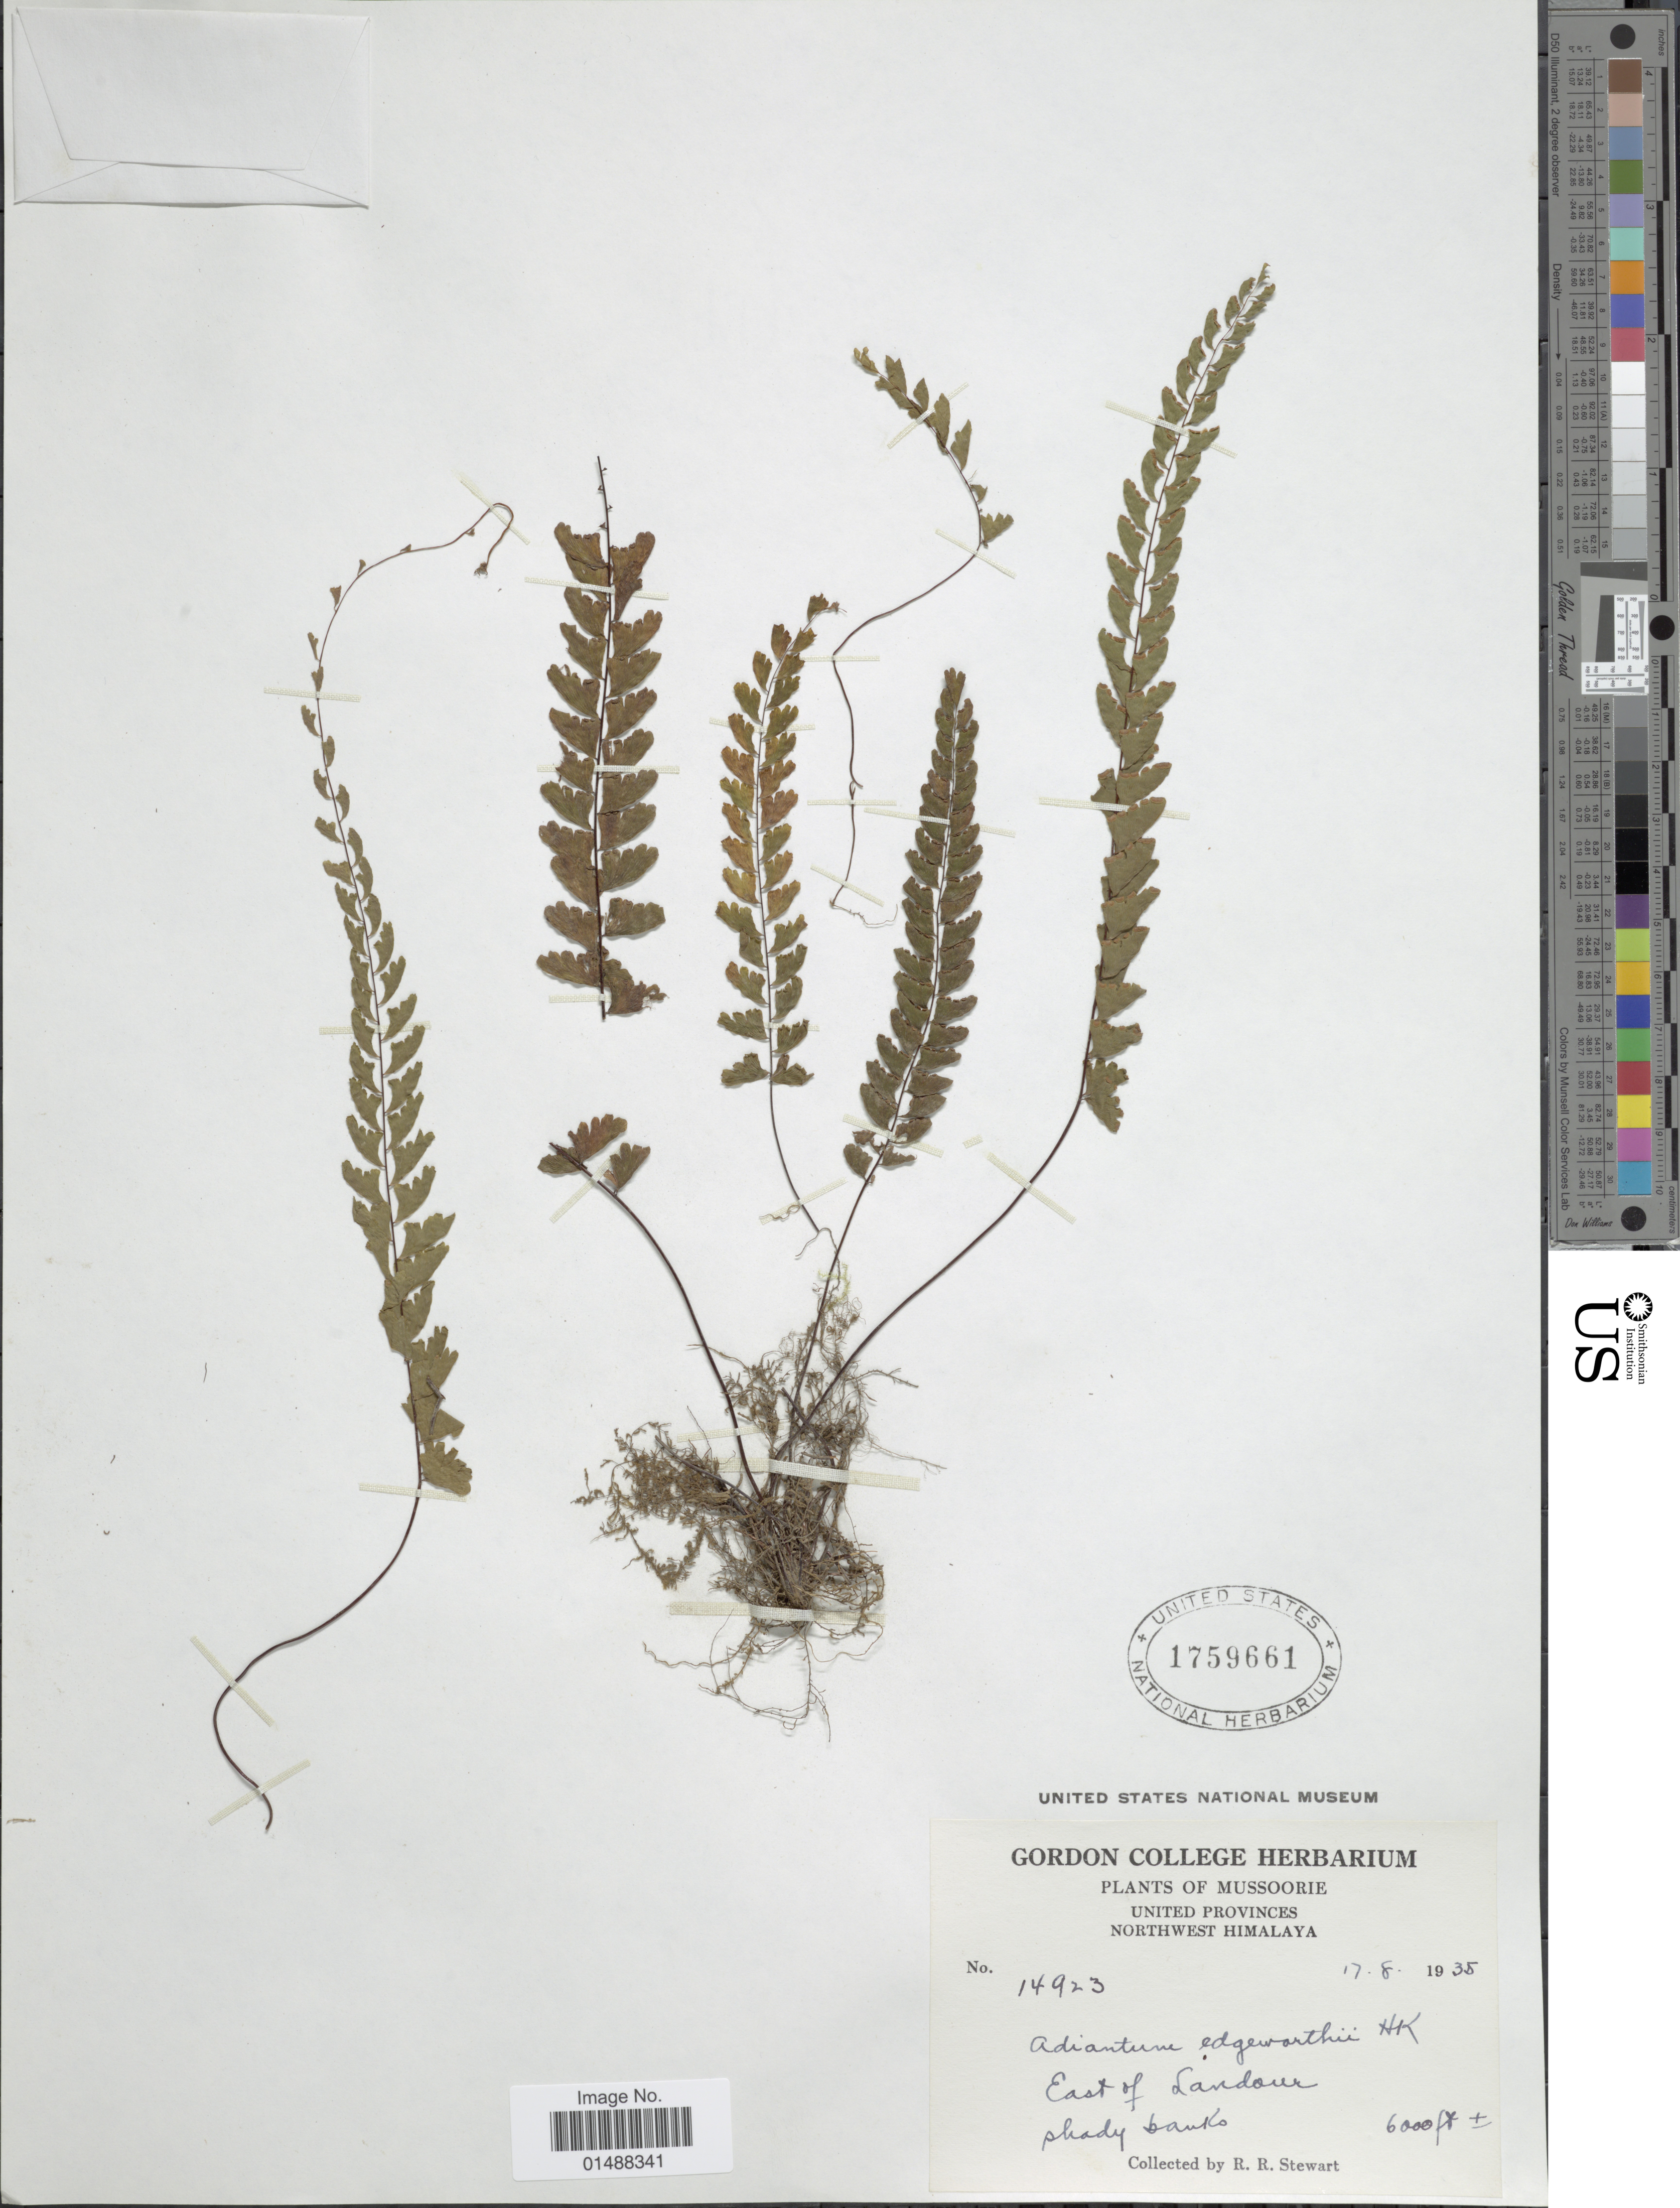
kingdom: Plantae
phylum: Tracheophyta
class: Polypodiopsida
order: Polypodiales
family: Pteridaceae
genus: Adiantum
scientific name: Adiantum edgeworthii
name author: Hook.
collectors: R. R. Stewart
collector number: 14923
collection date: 1935-08-17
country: India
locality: Mussoorie, United Provinces Northwest Himalaya. East of Landour.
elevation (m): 1829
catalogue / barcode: US 1759661